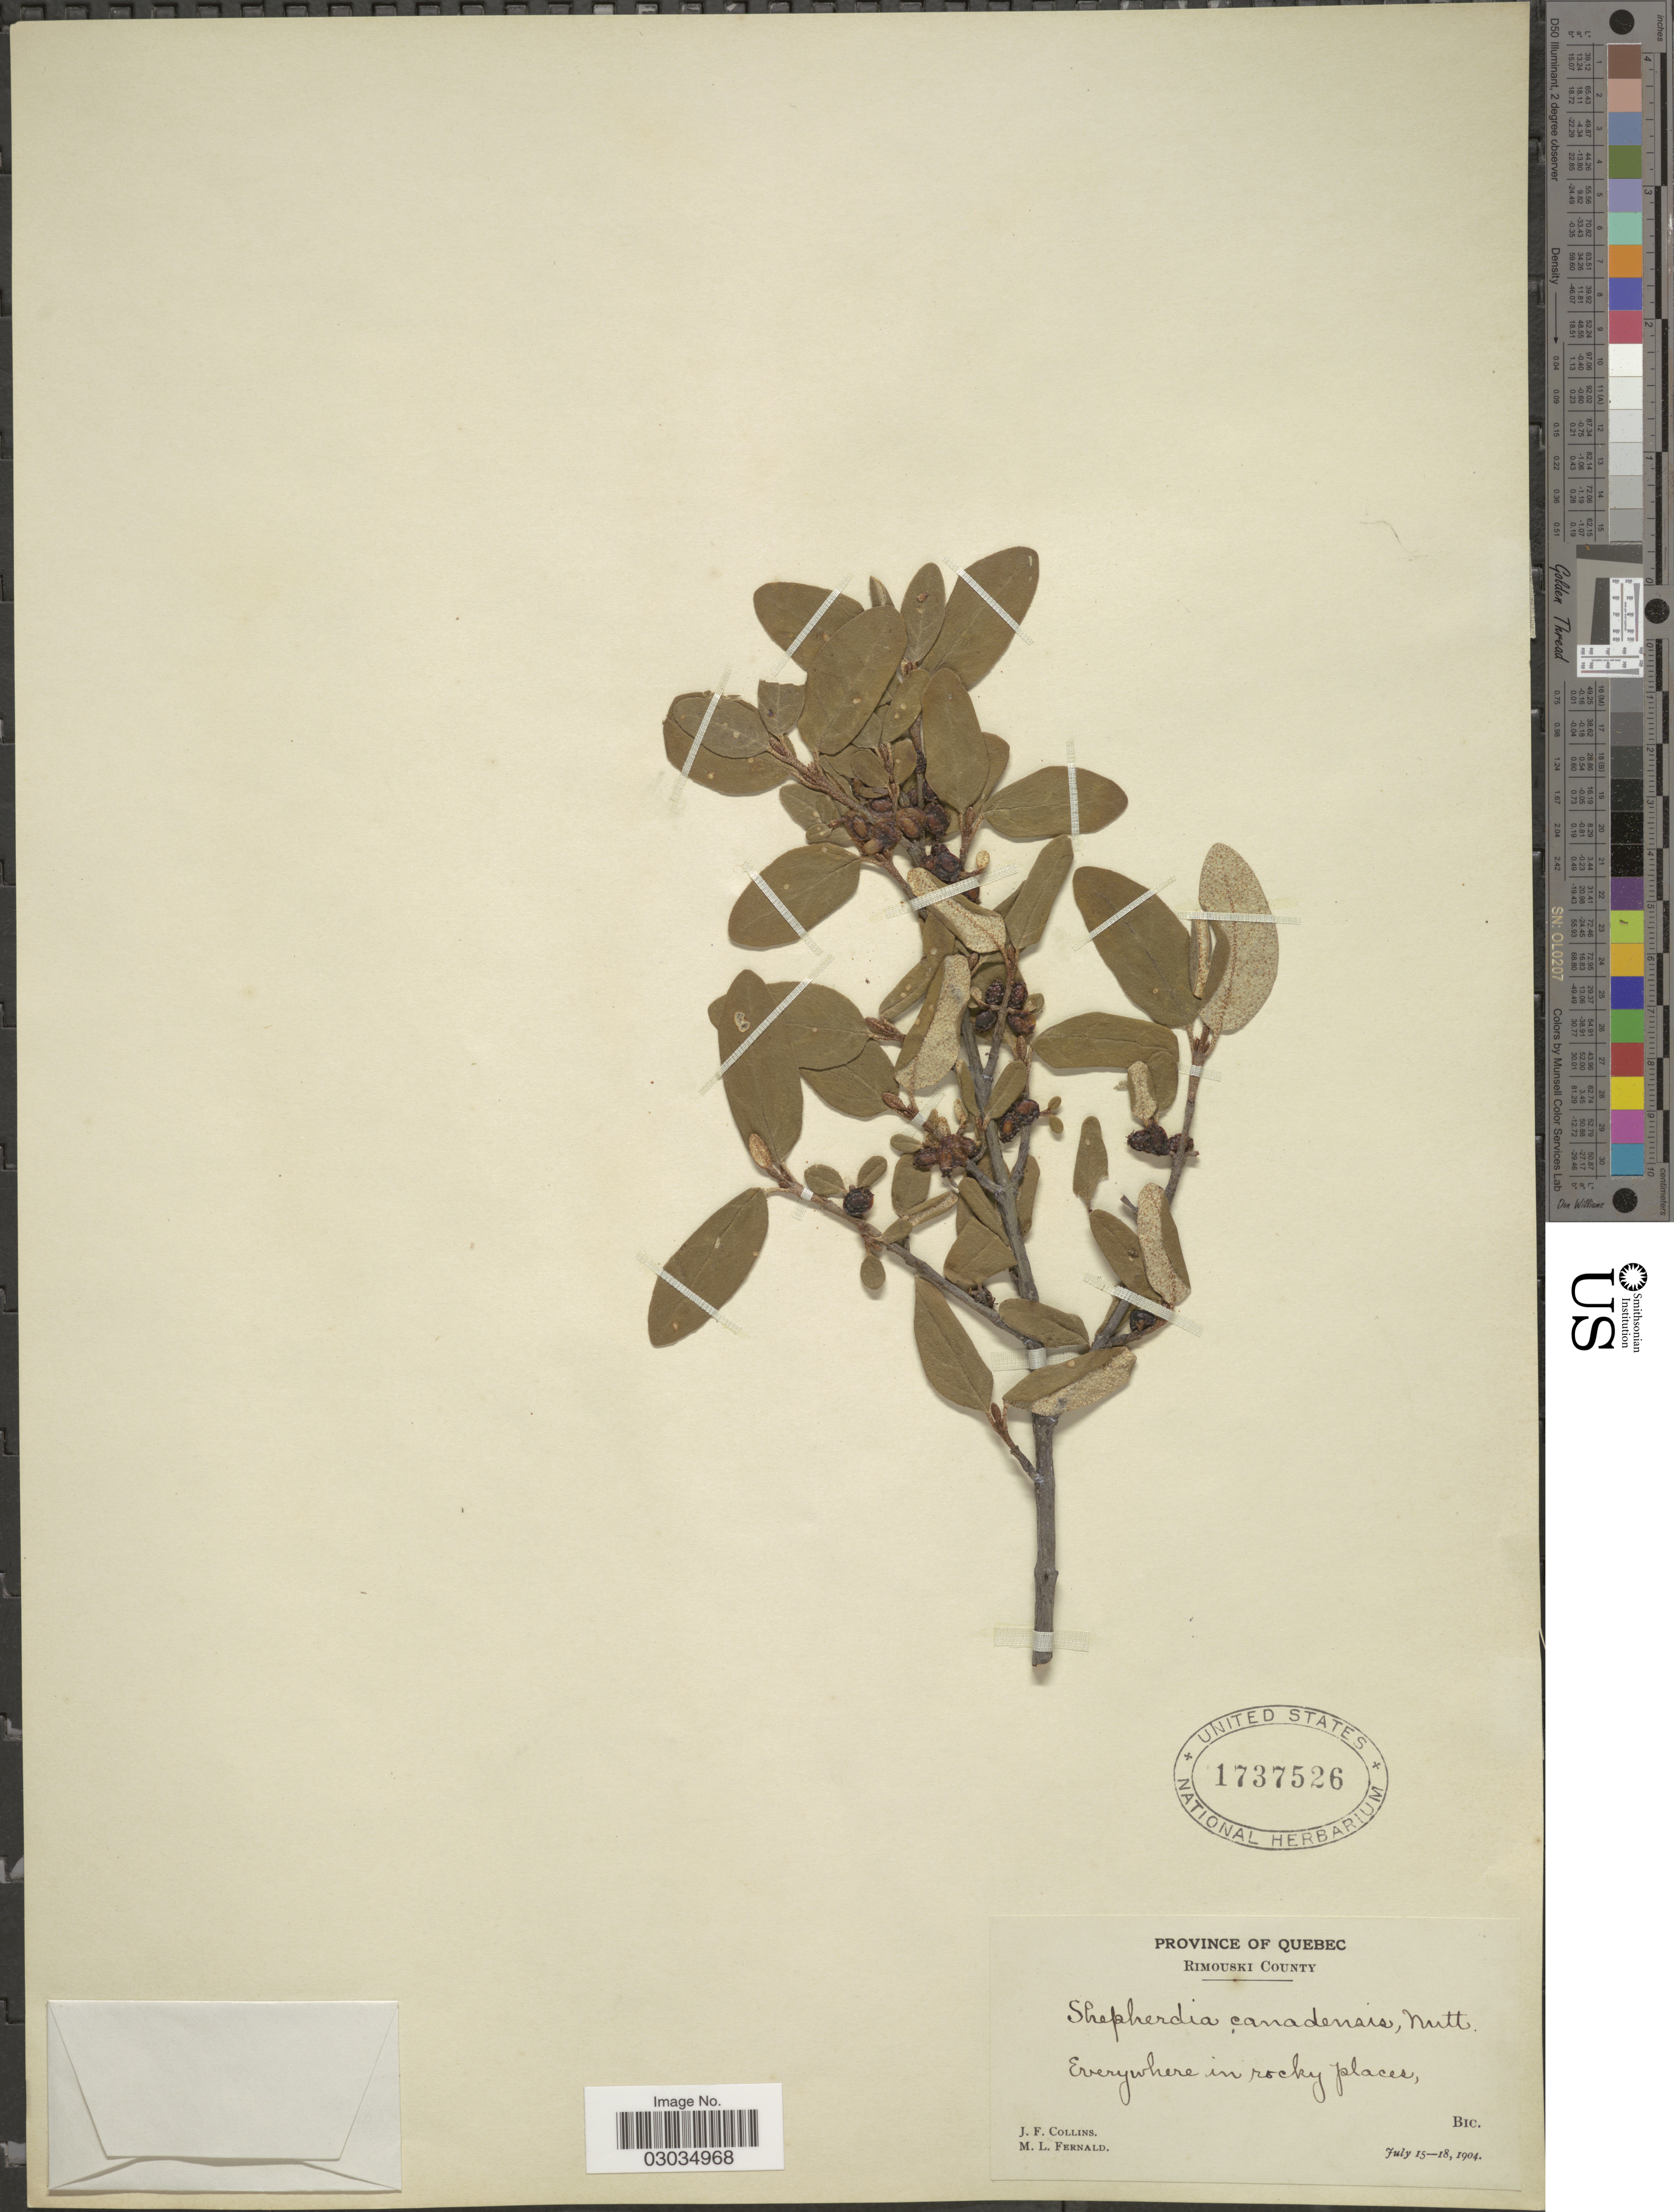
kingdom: Plantae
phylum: Tracheophyta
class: Magnoliopsida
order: Rosales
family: Elaeagnaceae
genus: Shepherdia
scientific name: Shepherdia canadensis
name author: (L.) Nutt.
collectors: J. Collins & M. L. Fernald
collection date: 1904-07-15/1904-07-18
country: Canada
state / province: Quebec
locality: Rimouki County, Bic.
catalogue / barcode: US 1737526